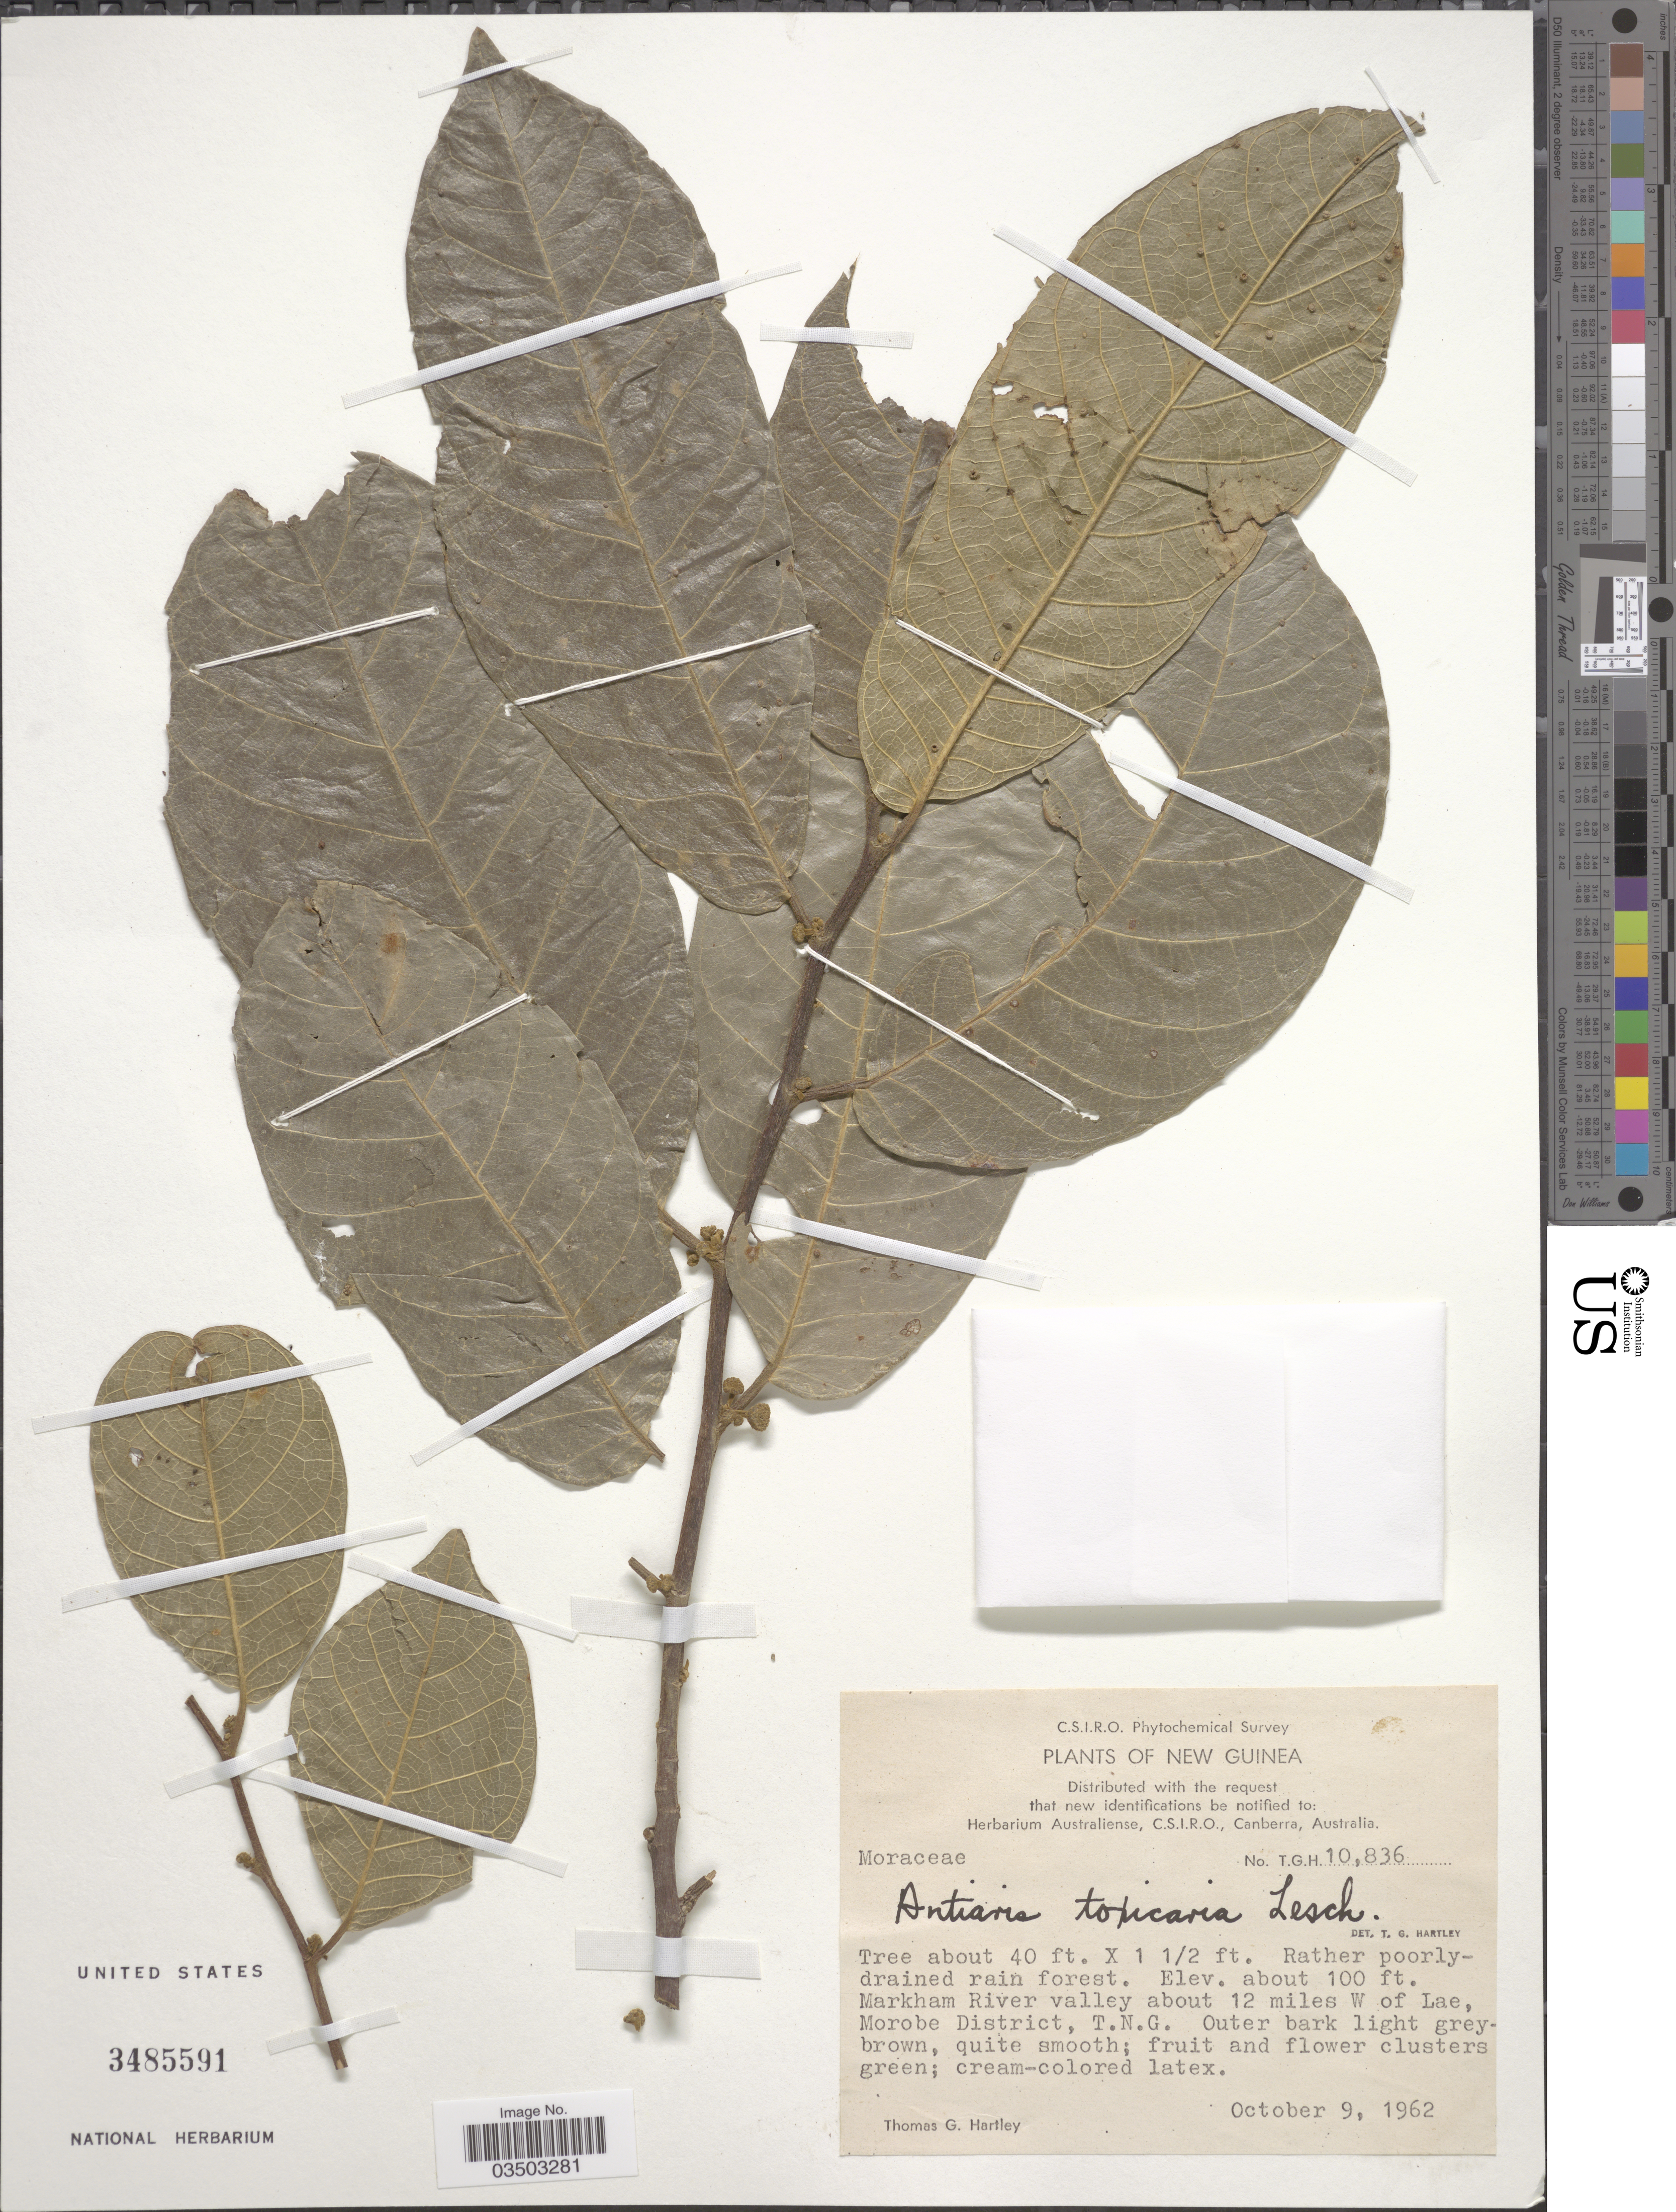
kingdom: Plantae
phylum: Tracheophyta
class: Magnoliopsida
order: Rosales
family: Moraceae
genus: Antiaris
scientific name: Antiaris toxicaria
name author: Lesch.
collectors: T. G. Hartley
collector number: T.G.H 10836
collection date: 1962-10-09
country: Papua New Guinea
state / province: Morobe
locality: New Guinea. Markham River valley about 12 miles W of Lae, Morobe District, T.N.G.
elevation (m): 30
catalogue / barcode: US 3485591